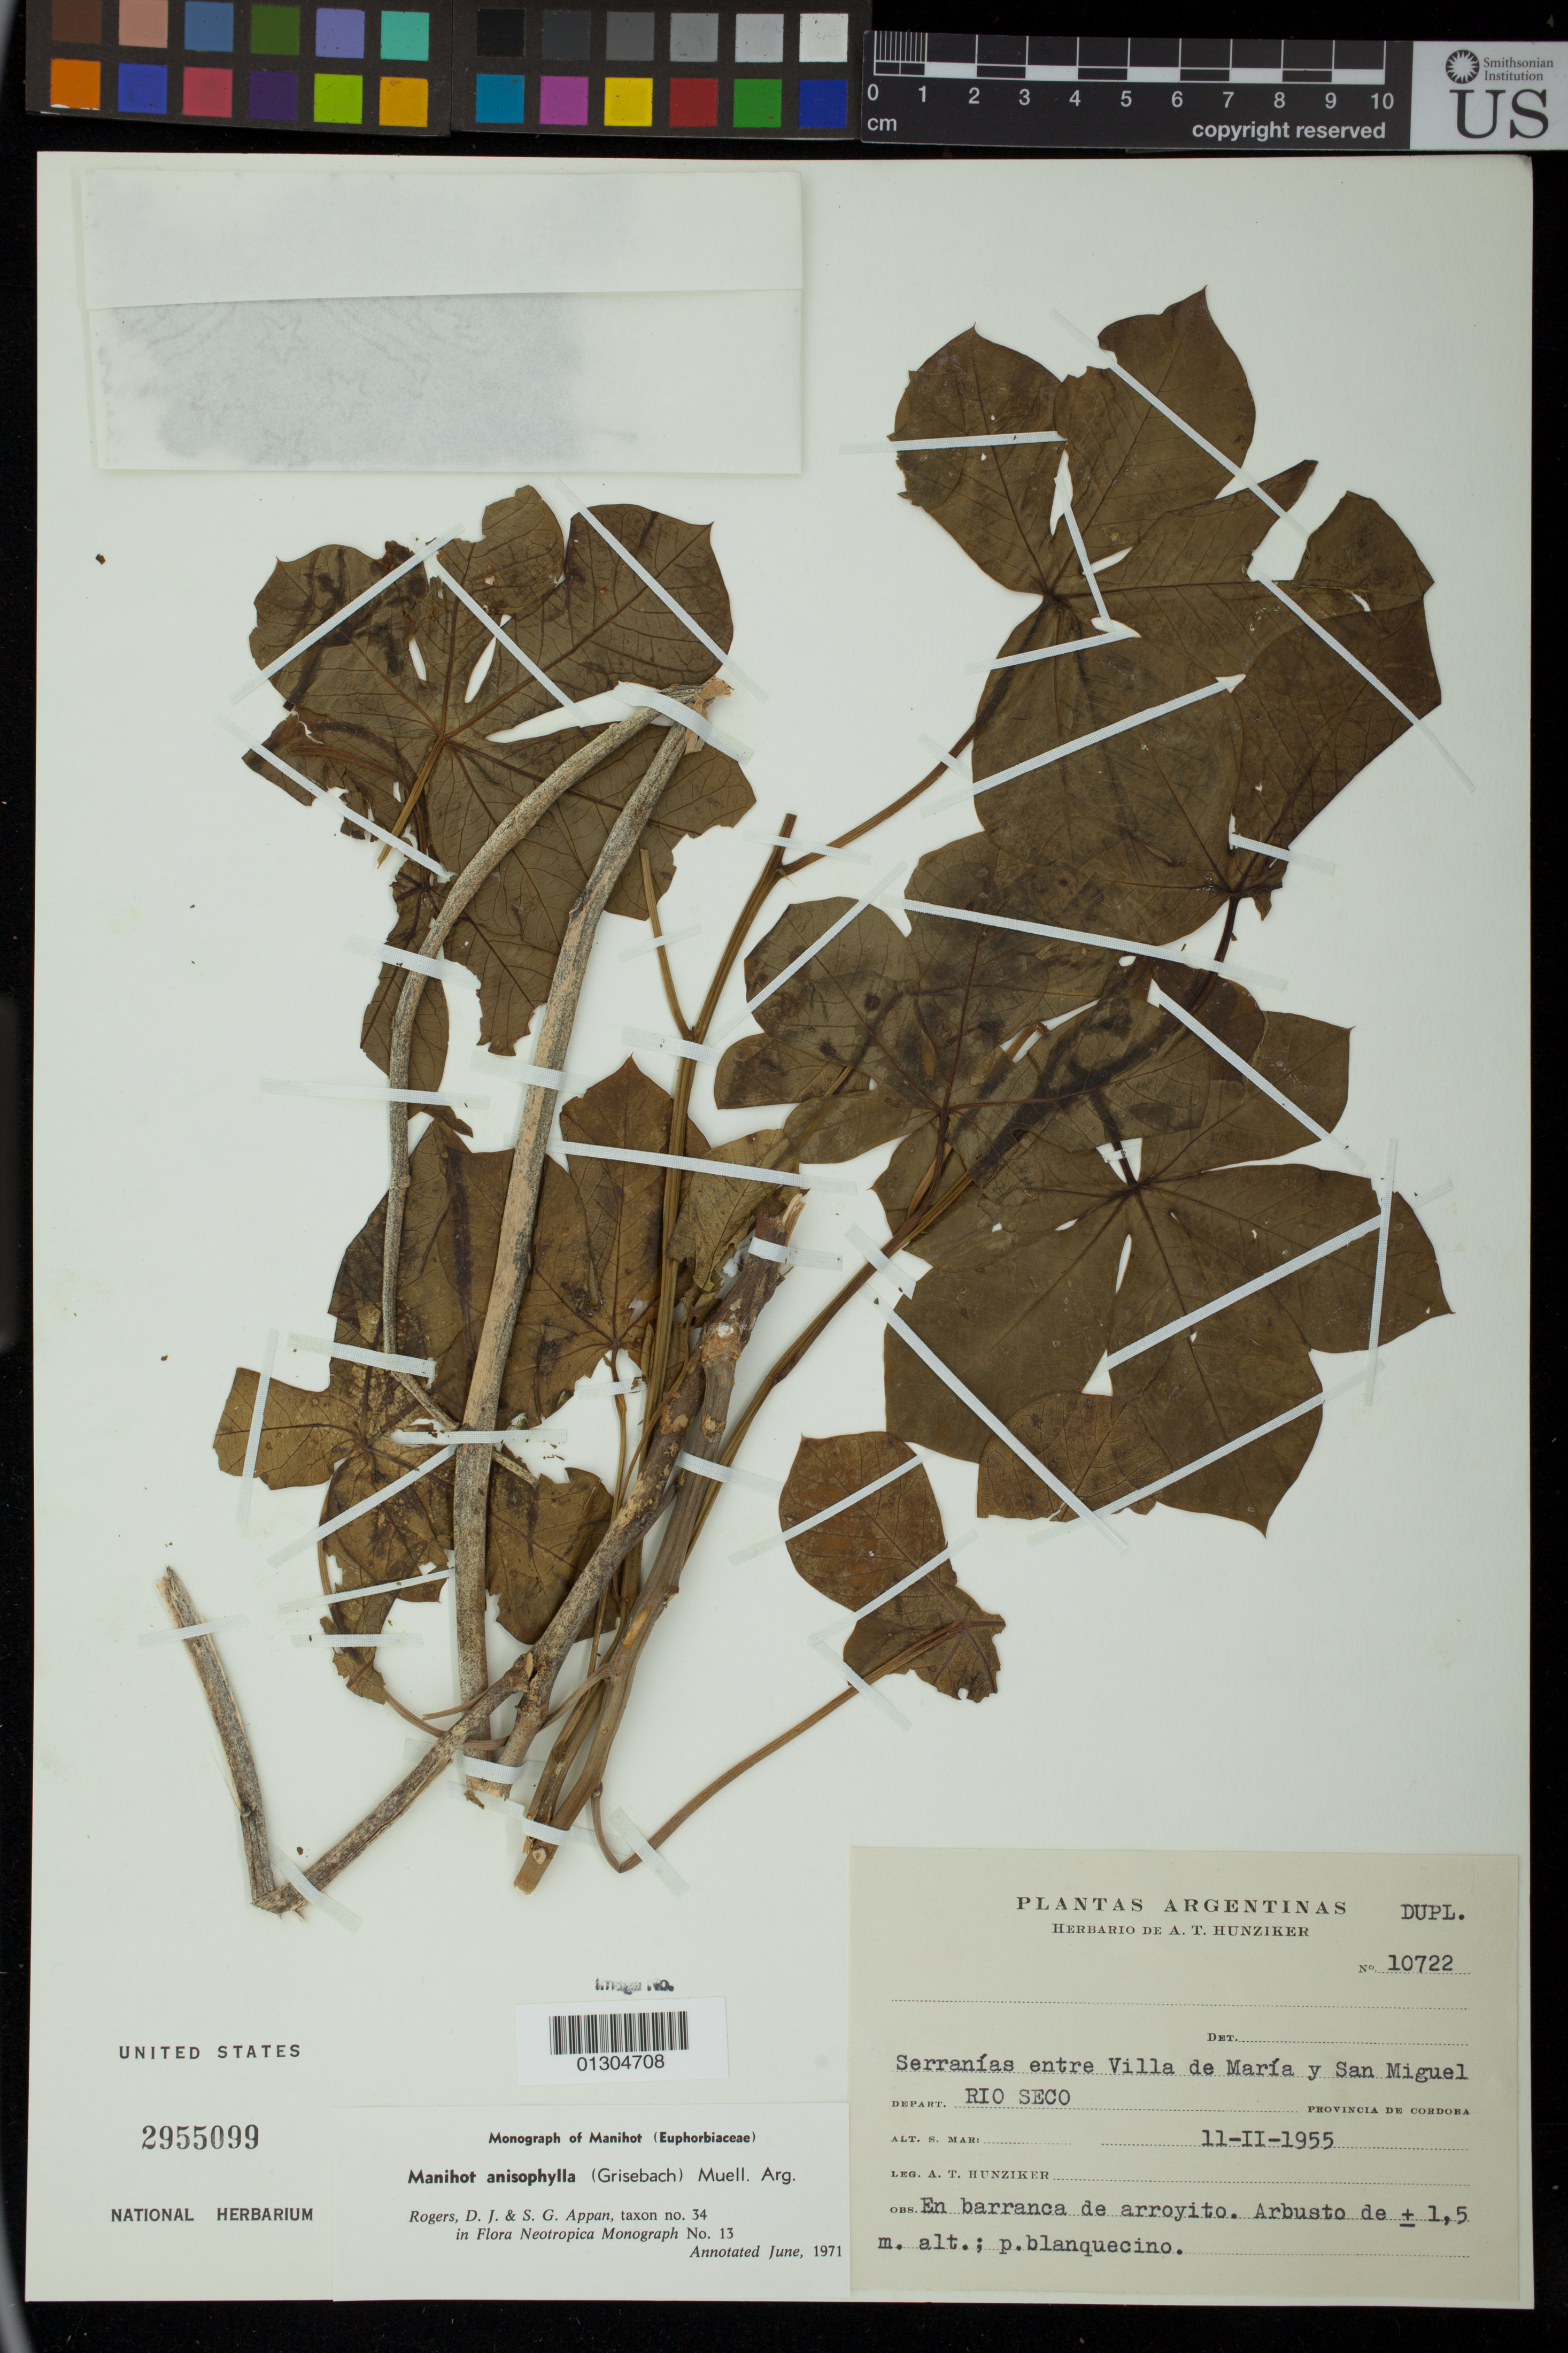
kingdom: Plantae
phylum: Tracheophyta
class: Magnoliopsida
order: Malpighiales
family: Euphorbiaceae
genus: Manihot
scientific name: Manihot anisophylla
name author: (Griseb.) Müll. Arg.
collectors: A. T. Hunziker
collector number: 10722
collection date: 1955-02-11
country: Argentina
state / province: Cordoba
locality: Serranias entre Villa de Maria y San Miguel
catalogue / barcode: US 2955099